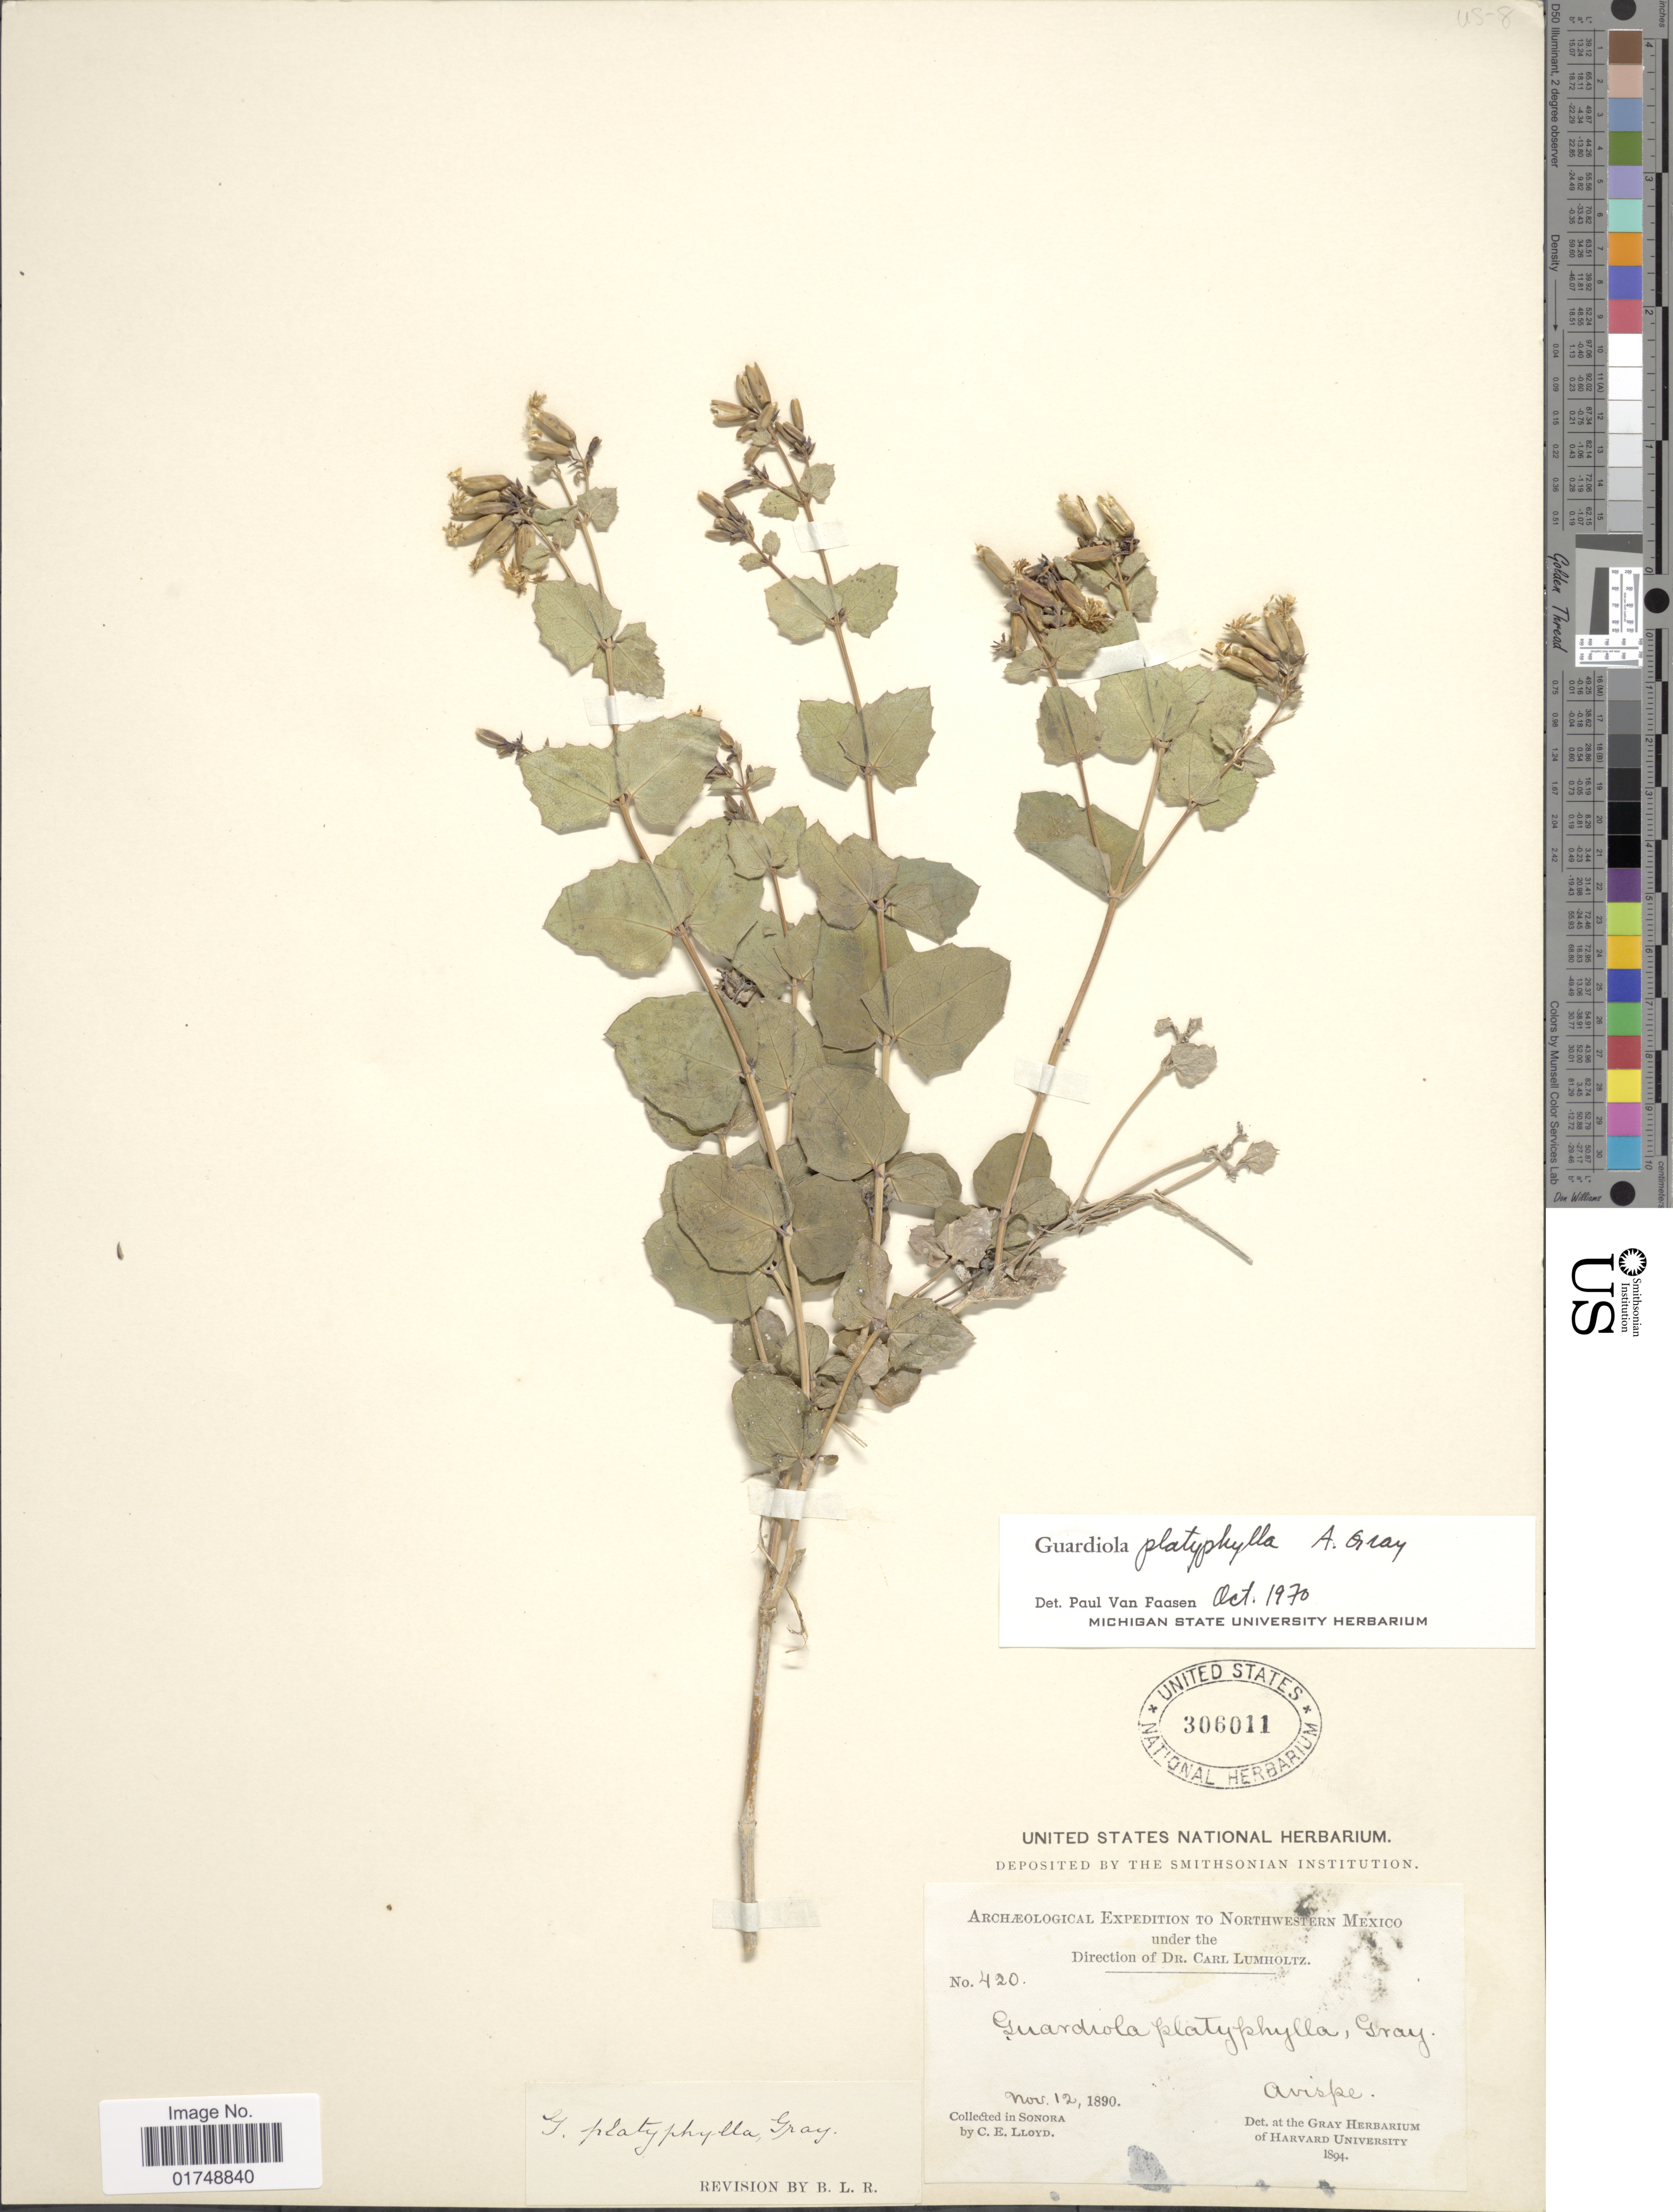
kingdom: Plantae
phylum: Tracheophyta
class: Magnoliopsida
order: Asterales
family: Asteraceae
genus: Guardiola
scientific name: Guardiola platyphylla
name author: A. Gray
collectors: Lloyd, C. E.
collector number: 420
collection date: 1890-11-12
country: Mexico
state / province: Sonora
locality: Northwestern Mexico. Avispe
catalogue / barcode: US 306011